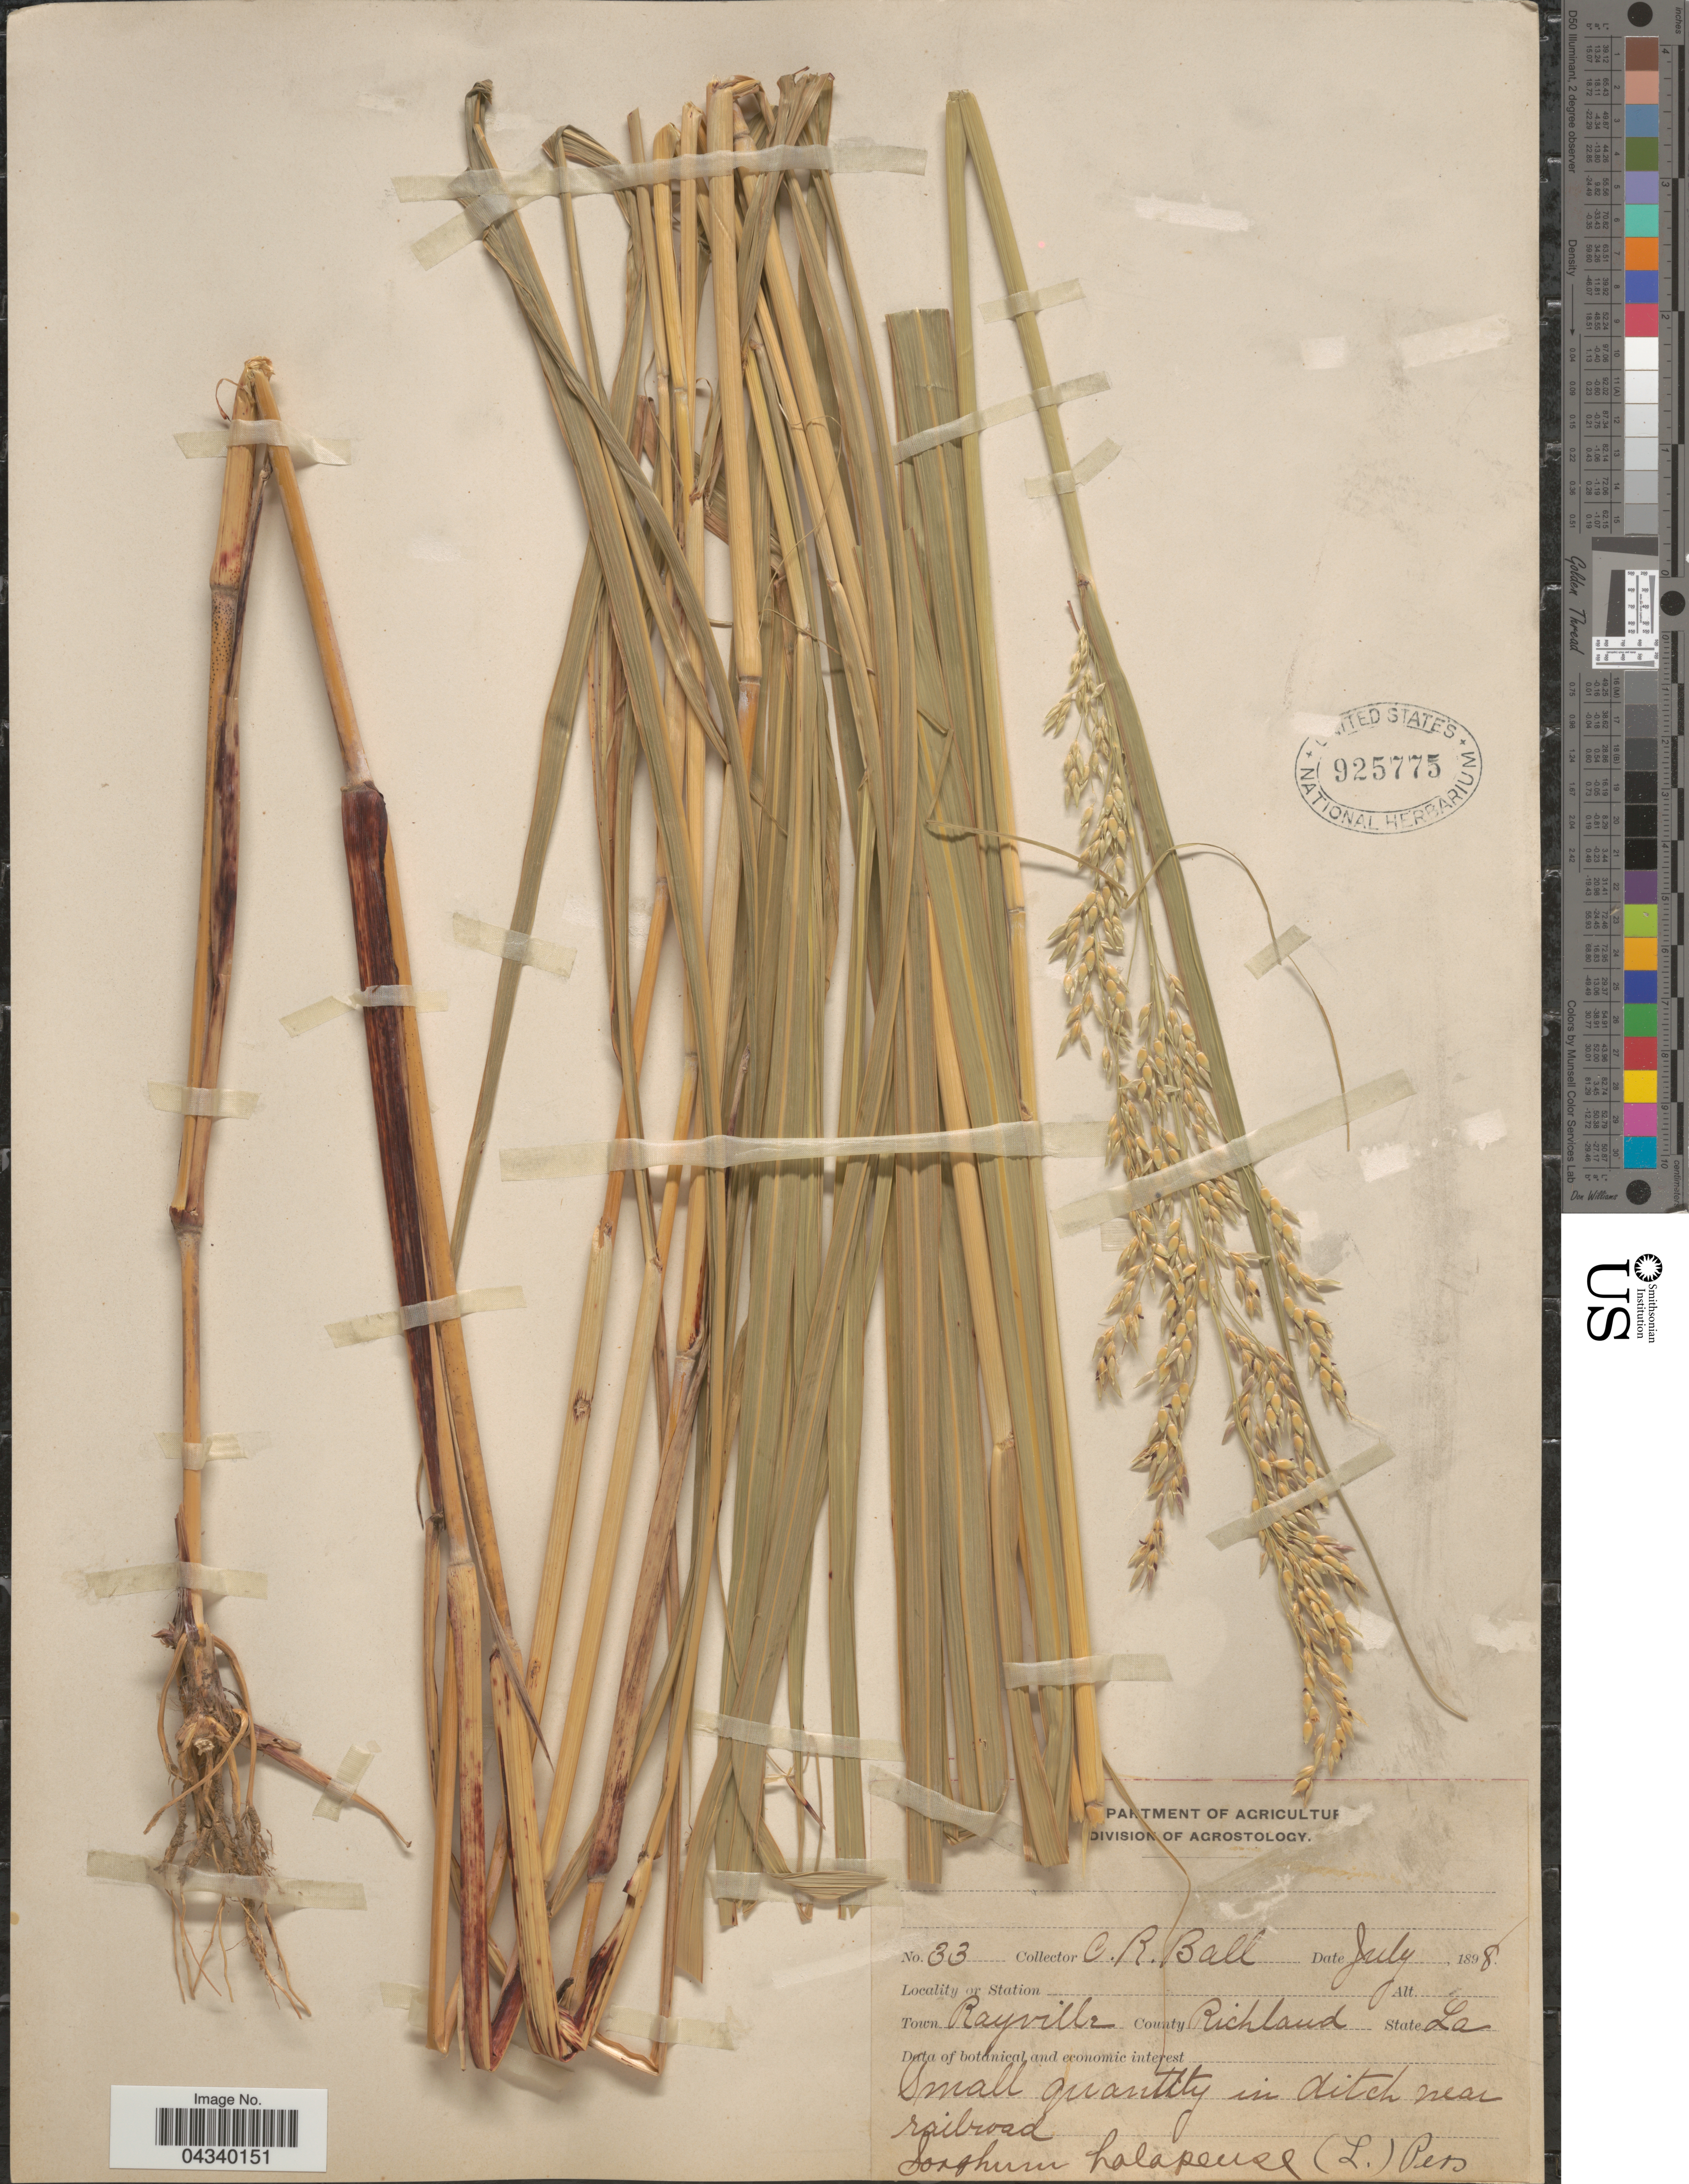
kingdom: Plantae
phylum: Tracheophyta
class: Liliopsida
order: Poales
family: Poaceae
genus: Sorghum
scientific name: Sorghum halepense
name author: (L.) Pers.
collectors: C. R. Ball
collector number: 33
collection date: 1898-07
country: United States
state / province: Louisiana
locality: Town Rayville. County Richland. In ditch near railroad.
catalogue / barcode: US 925775